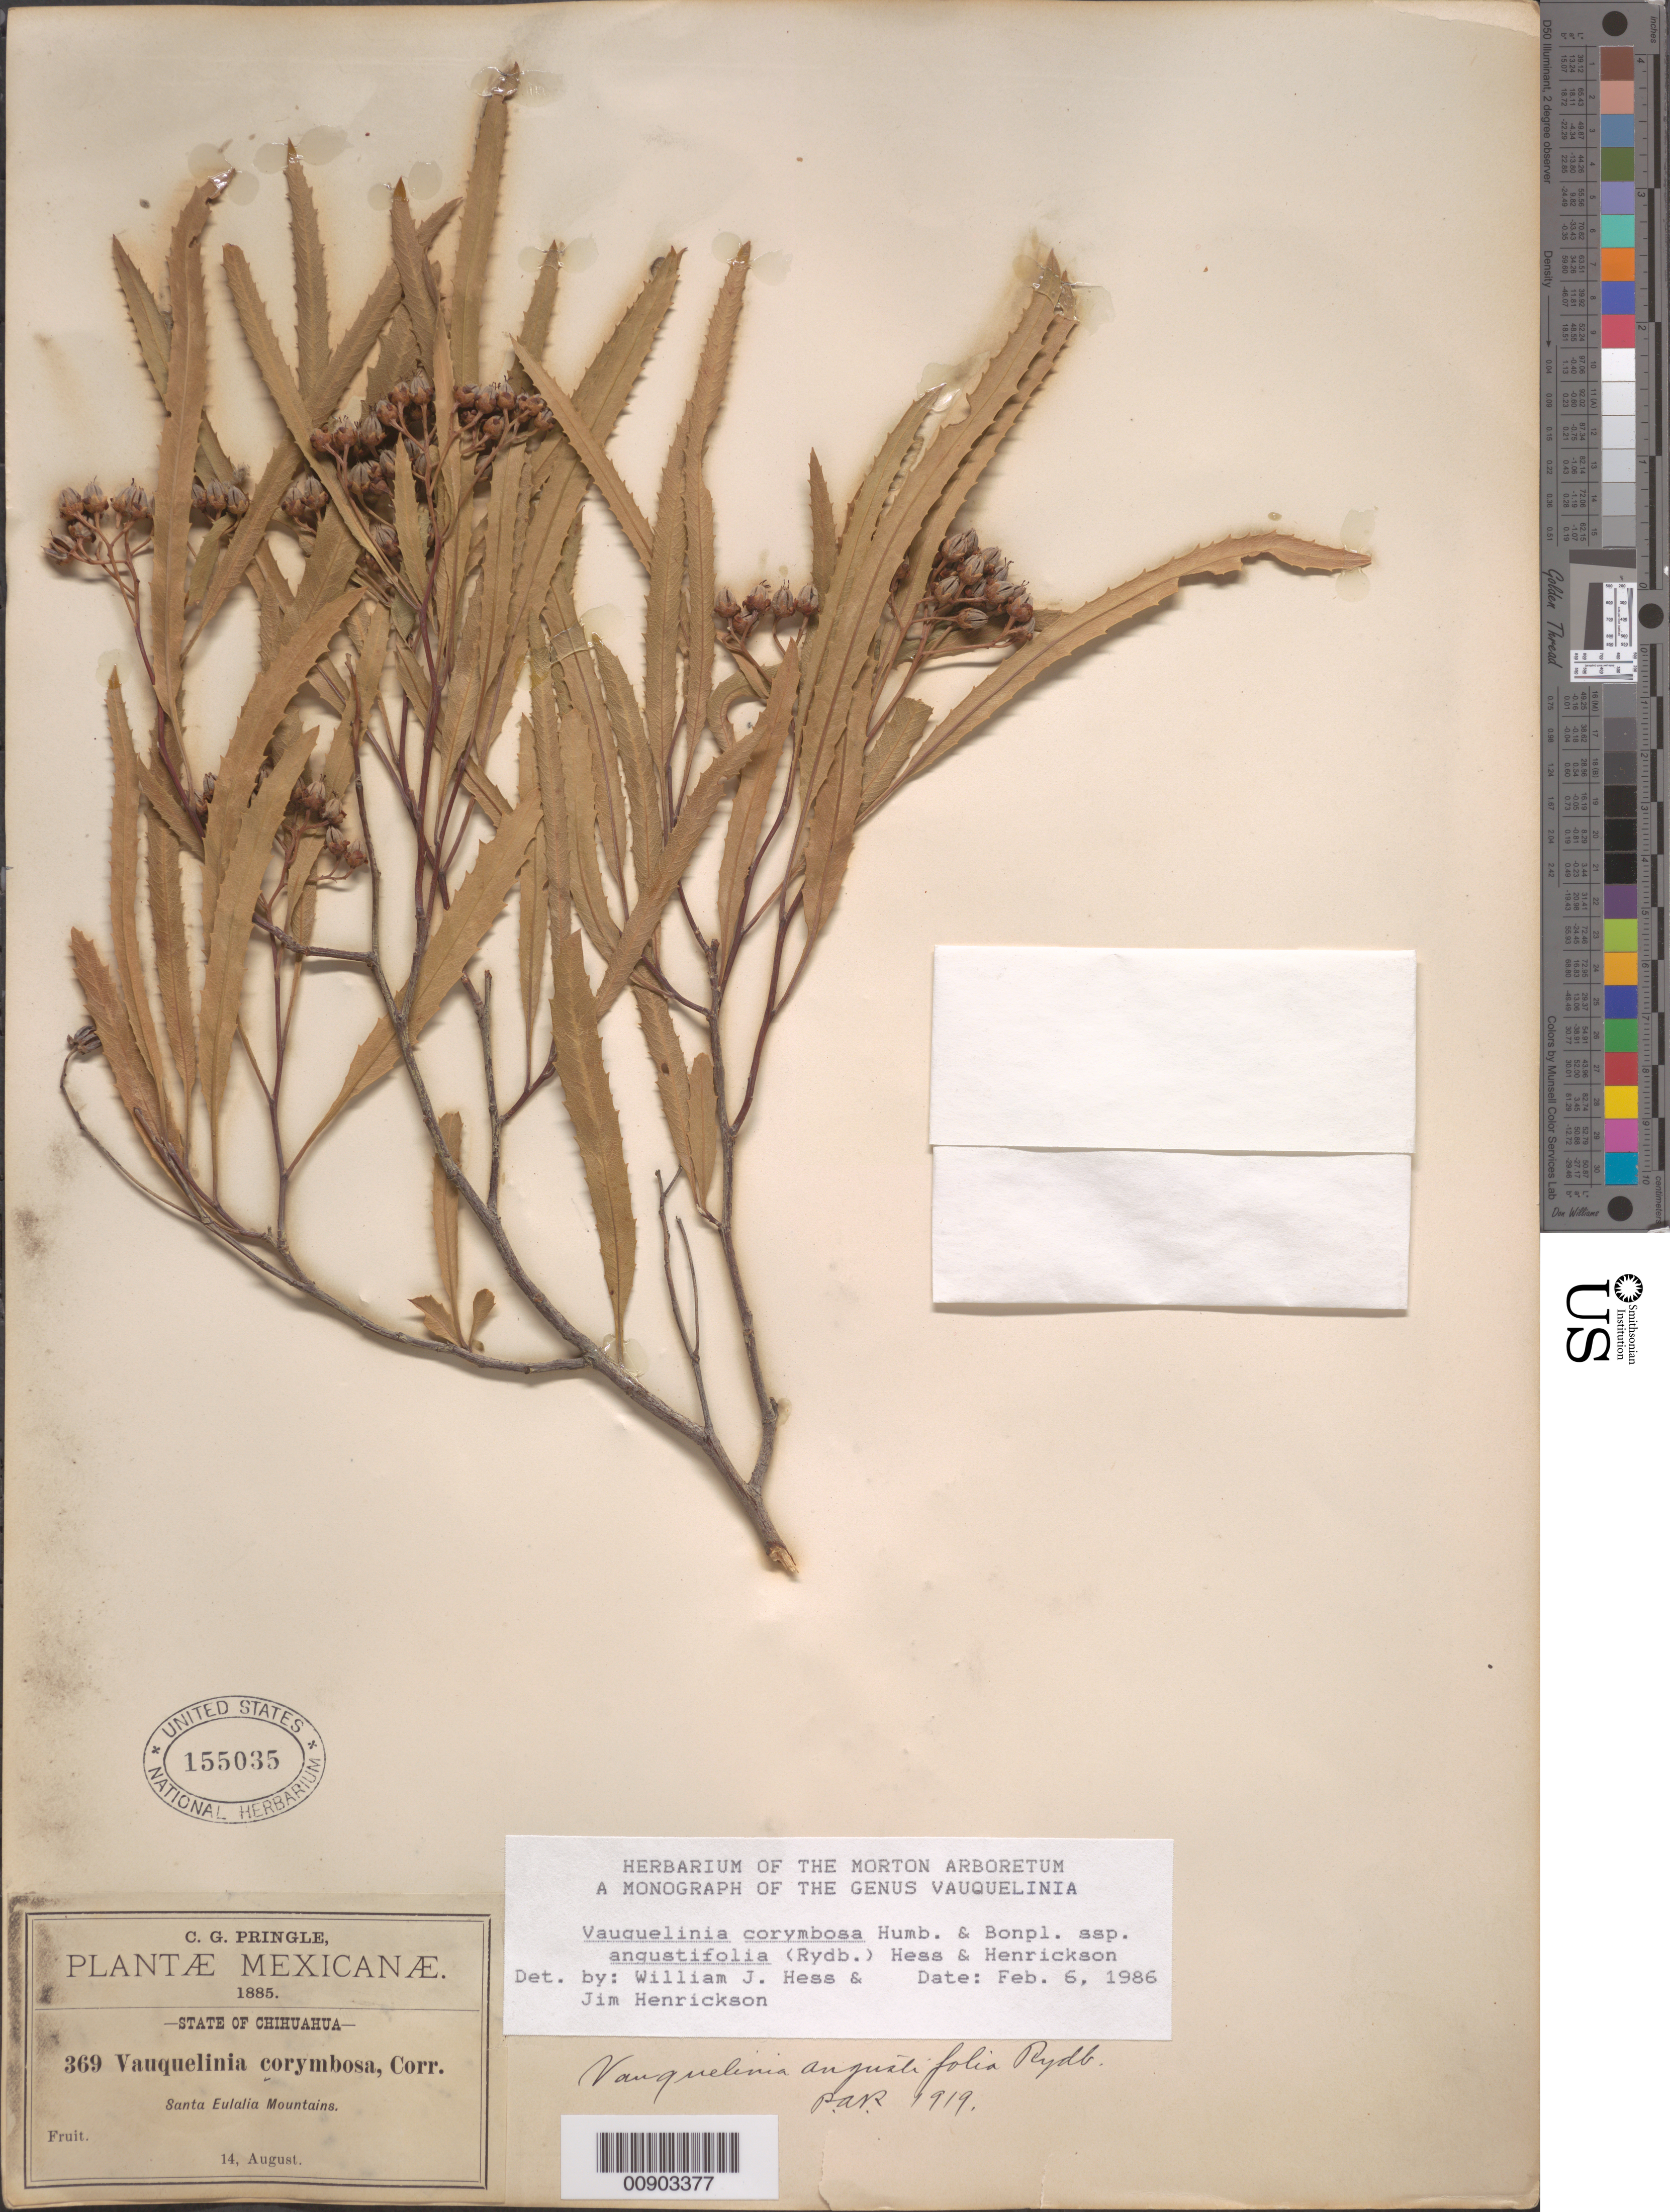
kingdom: Plantae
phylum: Tracheophyta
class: Magnoliopsida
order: Rosales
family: Rosaceae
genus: Vauquelinia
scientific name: Vauquelinia corymbosa subsp. angustifolia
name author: (Rydb.) W.J. Hess & Henrickson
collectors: C. G. Pringle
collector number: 369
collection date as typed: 14 Aug 1885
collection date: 1885-08-14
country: Mexico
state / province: Chihuahua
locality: Santa Eulalia Mountains, Chihuahua.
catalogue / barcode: US 155035